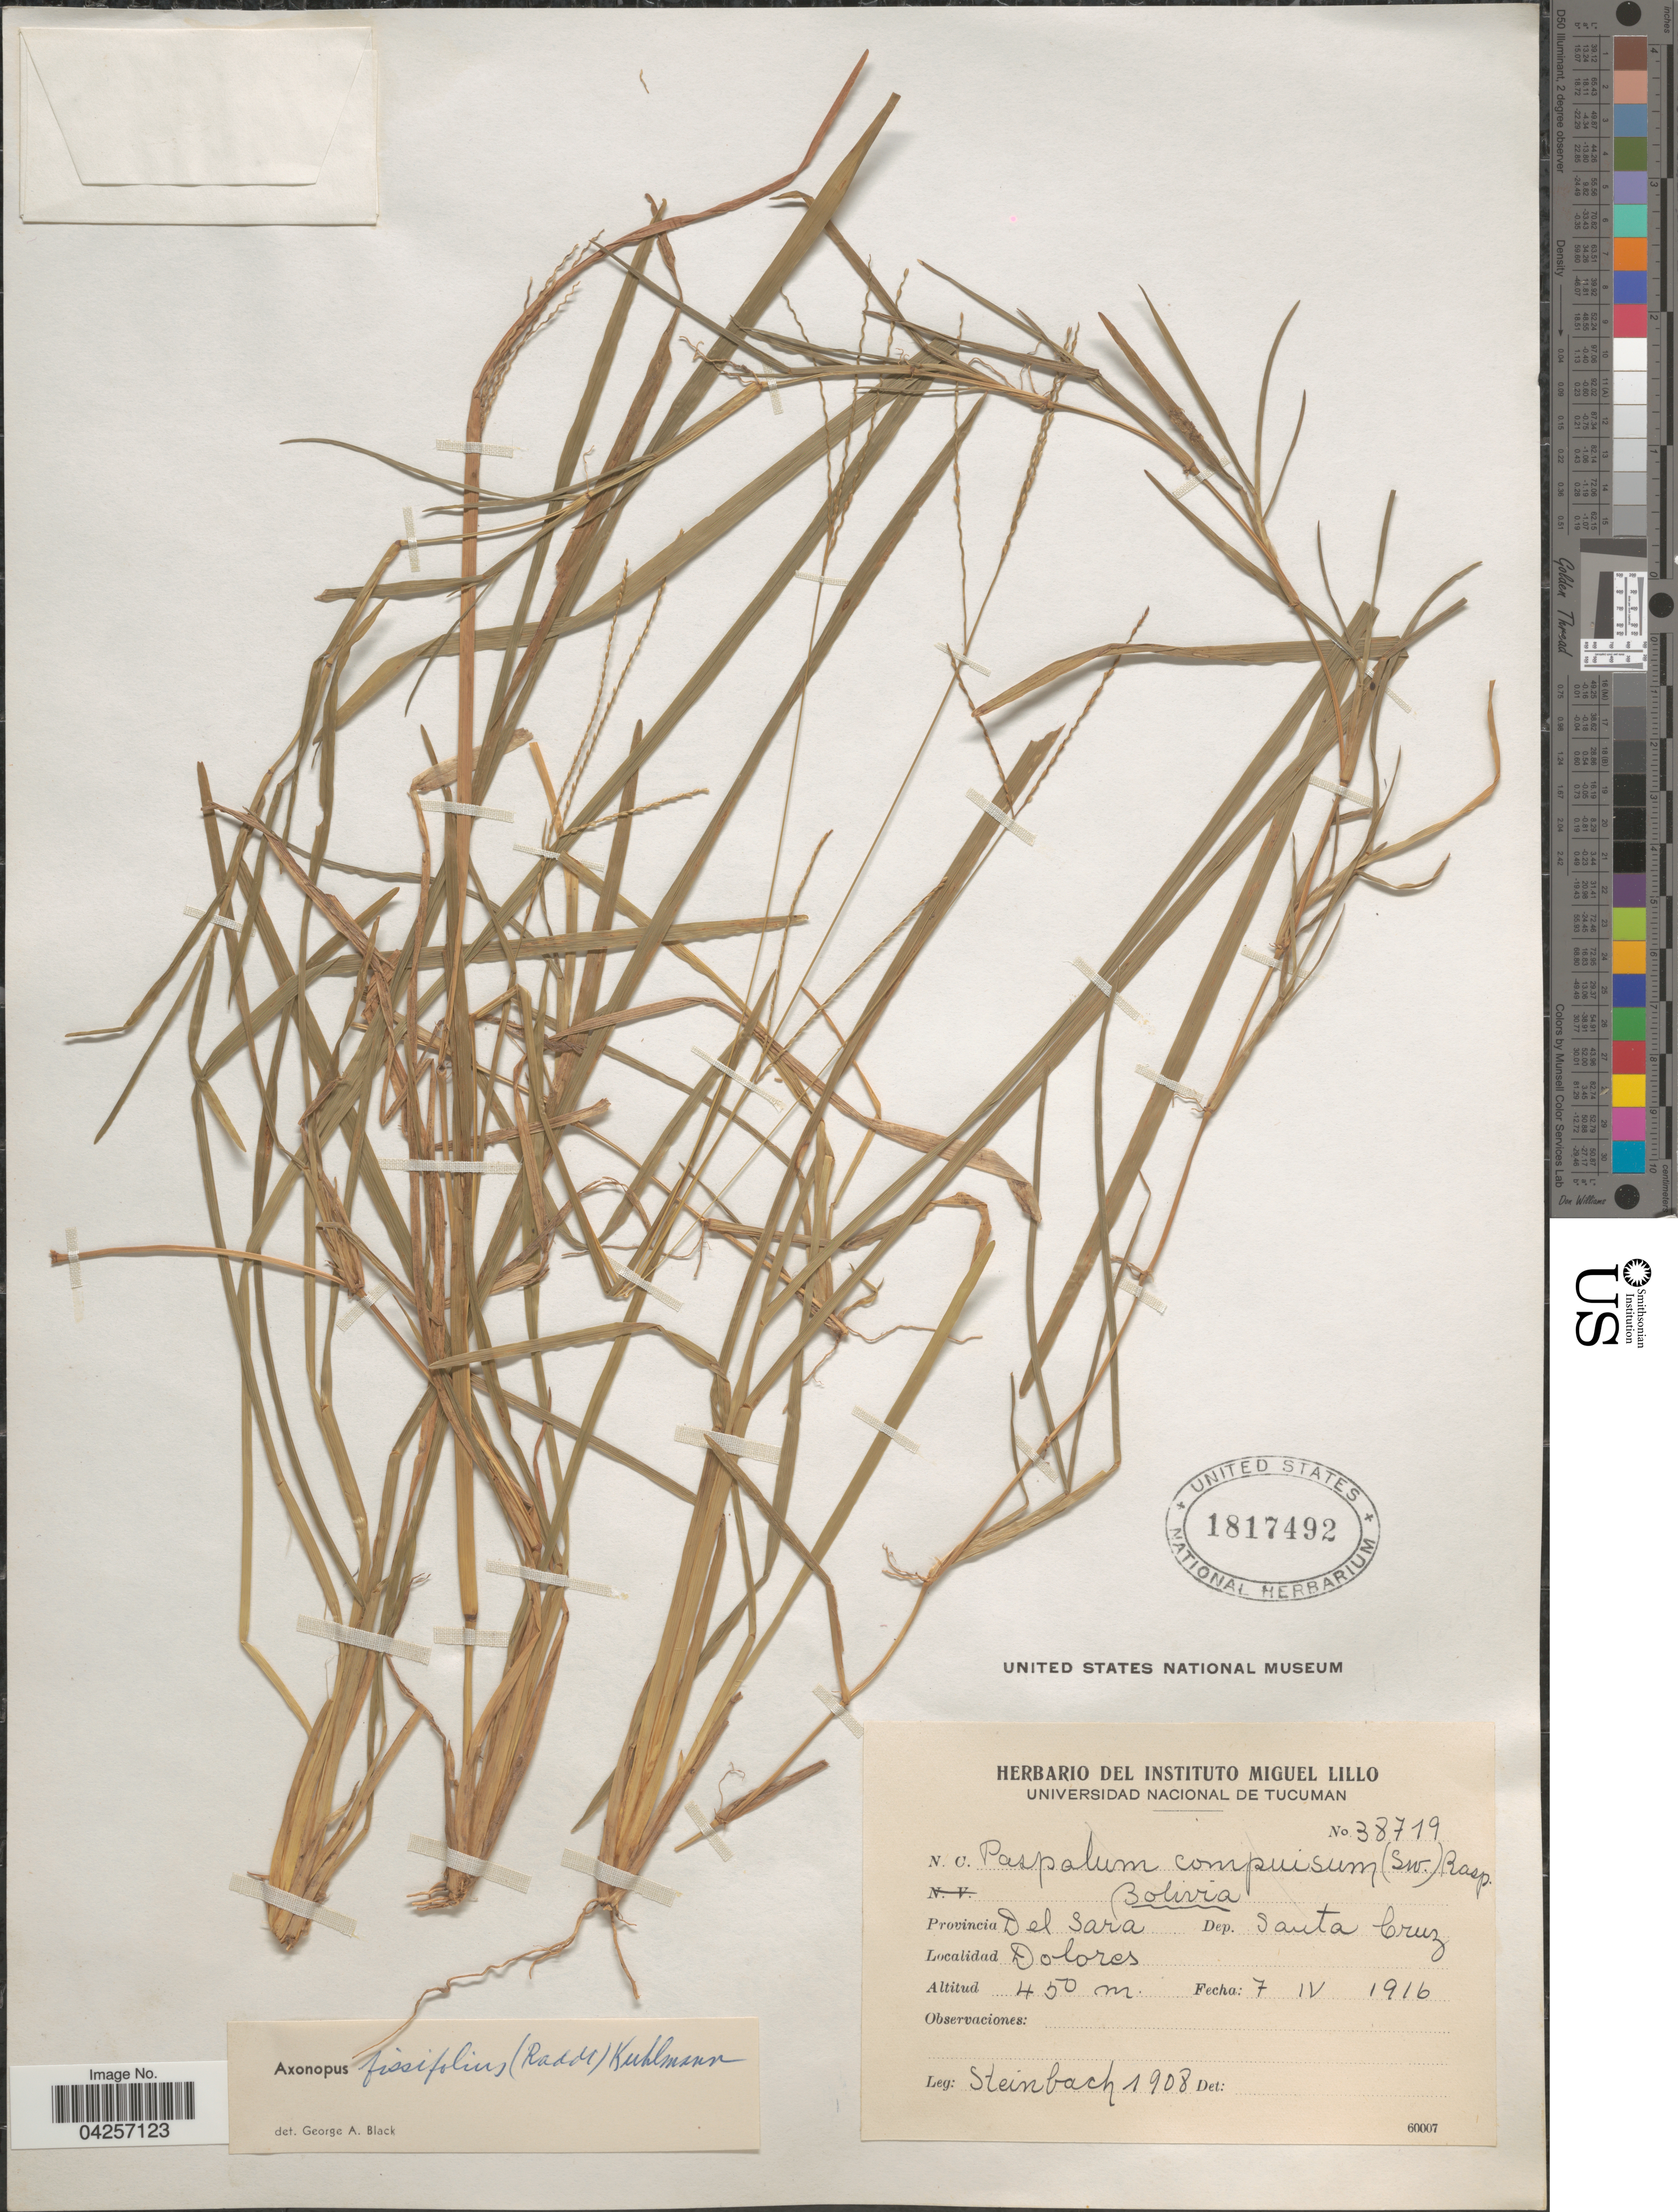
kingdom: Plantae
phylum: Tracheophyta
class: Liliopsida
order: Poales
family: Poaceae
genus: Axonopus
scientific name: Axonopus fissifolius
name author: (Raddi) Kuhlm.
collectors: Steinbach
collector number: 1908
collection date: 1916-04-07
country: Bolivia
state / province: Santa Cruz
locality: Provincia Del Sara. Dep. Santa Cruz. Dolores.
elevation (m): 450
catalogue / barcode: US 1817492